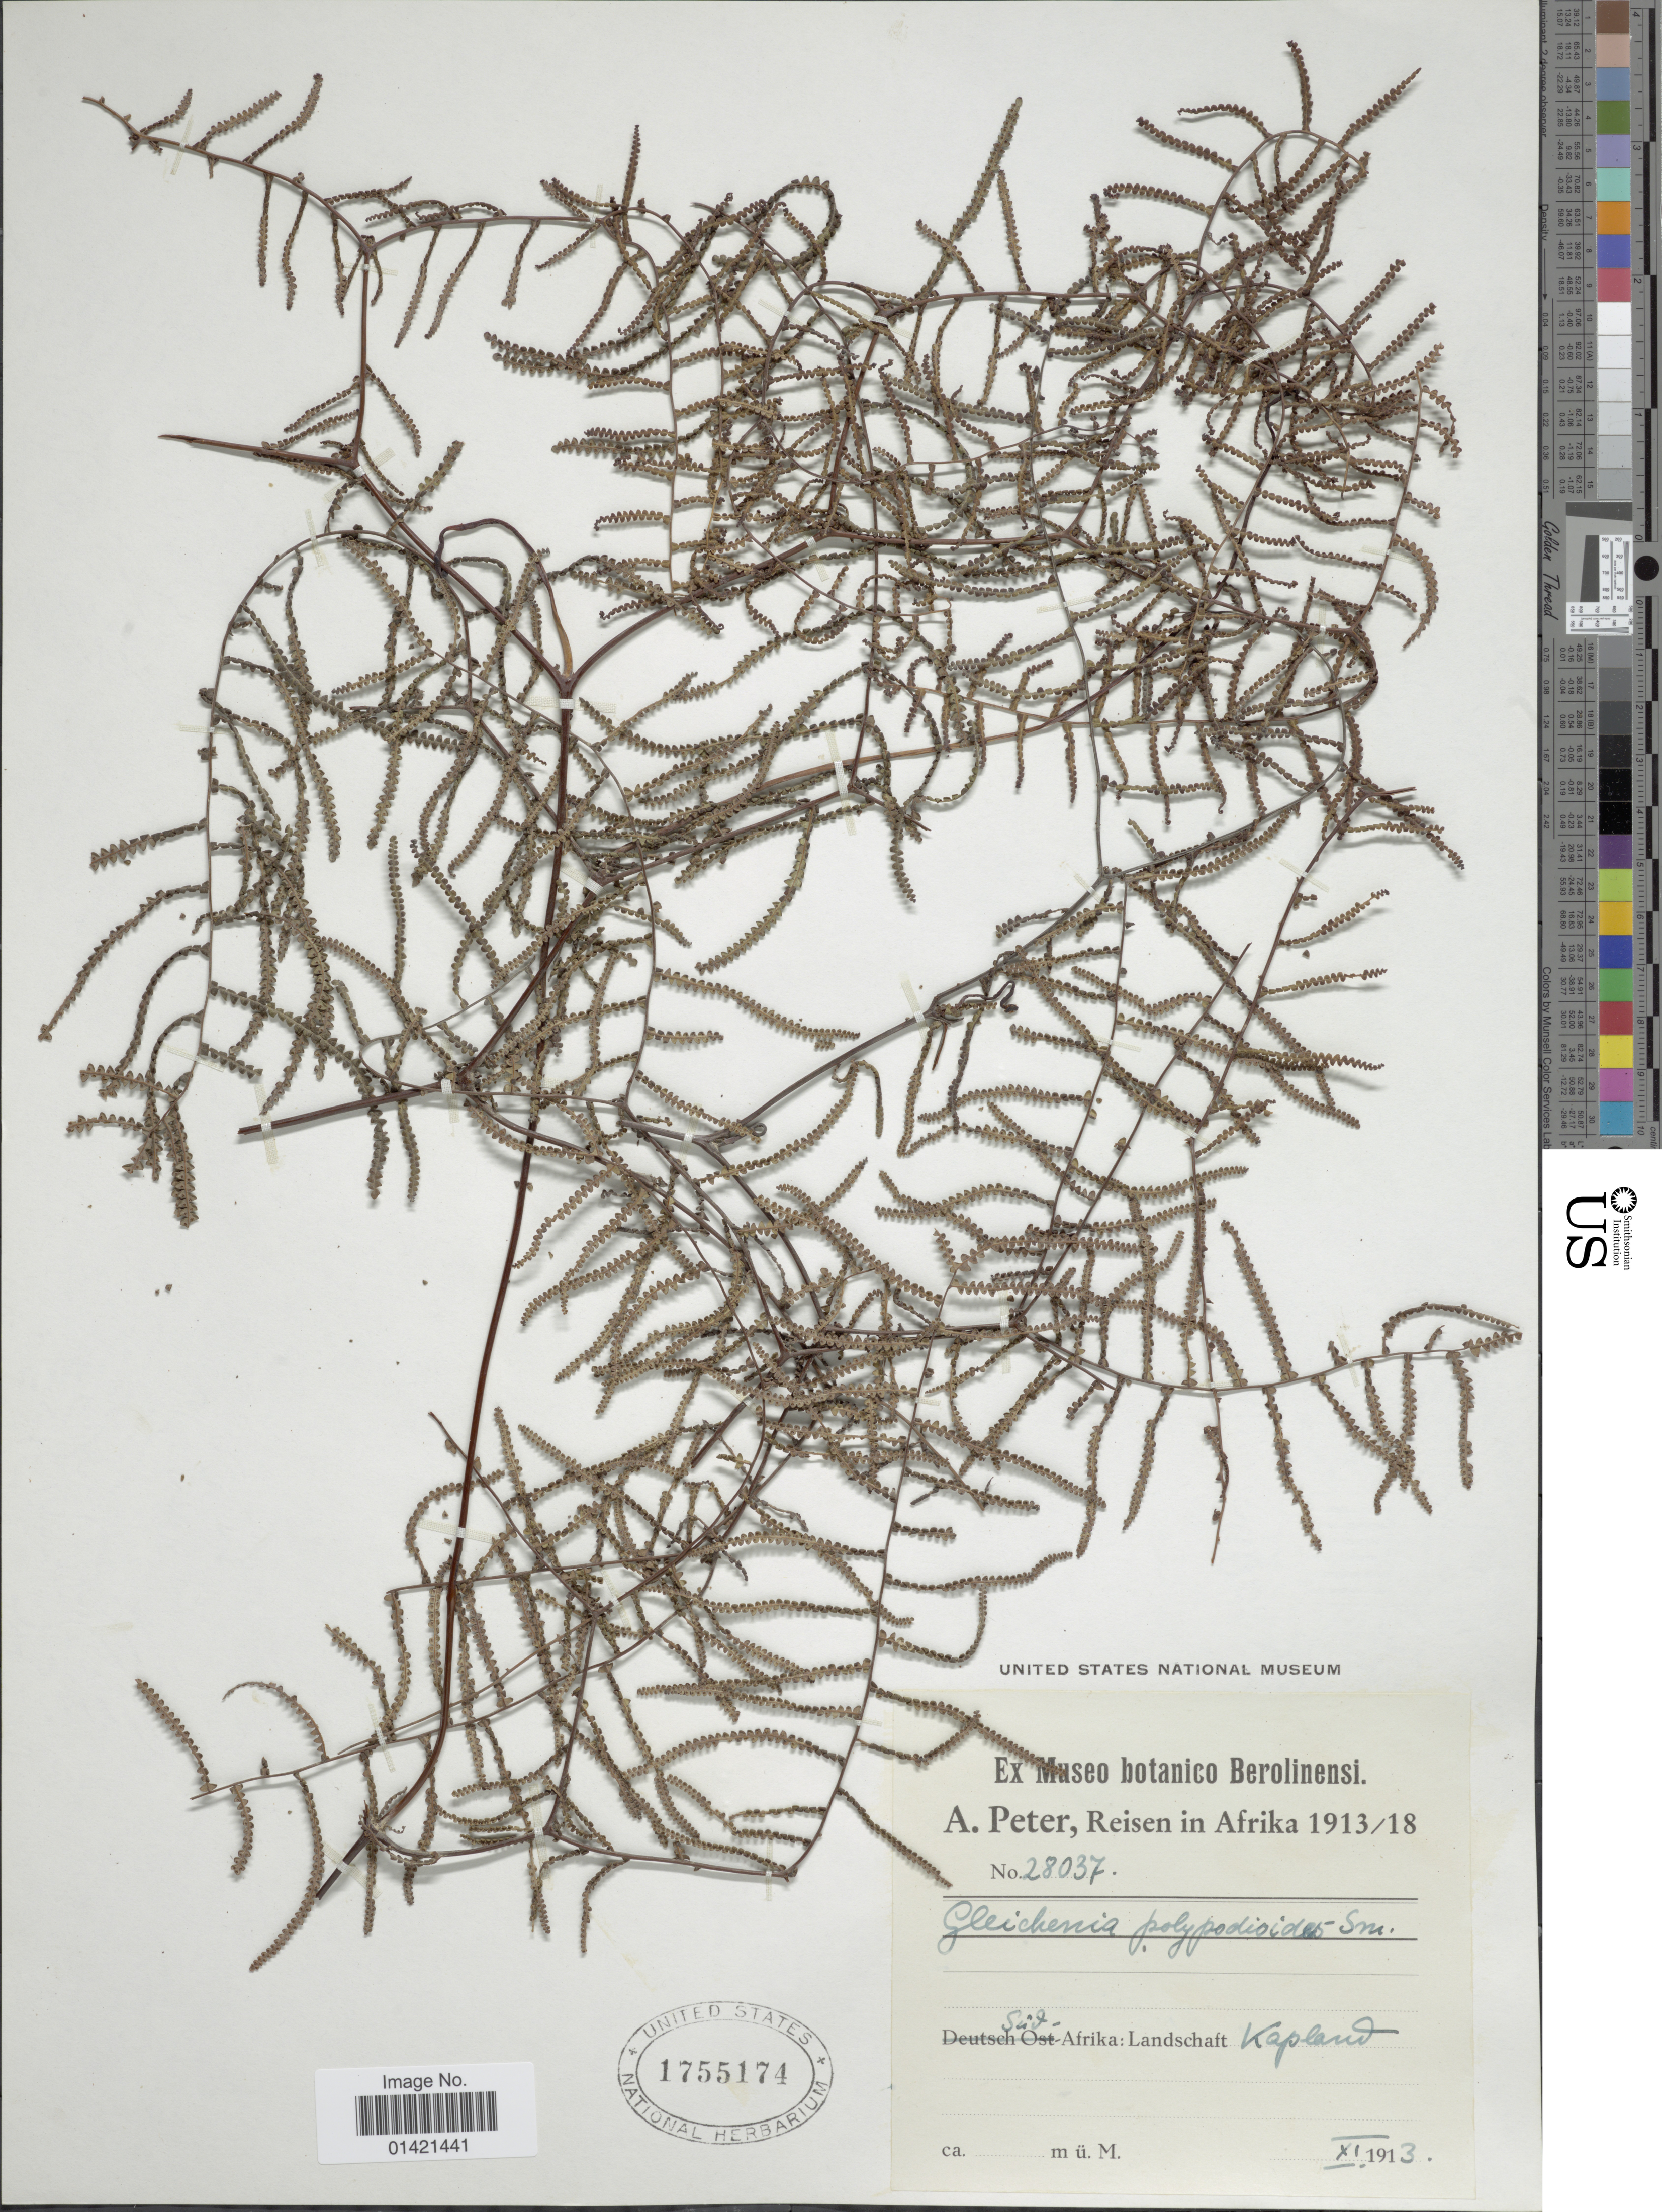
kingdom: Plantae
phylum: Tracheophyta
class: Polypodiopsida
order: Gleicheniales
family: Gleicheniaceae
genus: Gleichenia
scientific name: Gleichenia polypodioides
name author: (L.) Sm.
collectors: A. Peter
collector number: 28037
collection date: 1913-11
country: South Africa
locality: Sud-Afrika: Landschaft Kapland.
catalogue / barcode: US 1755174